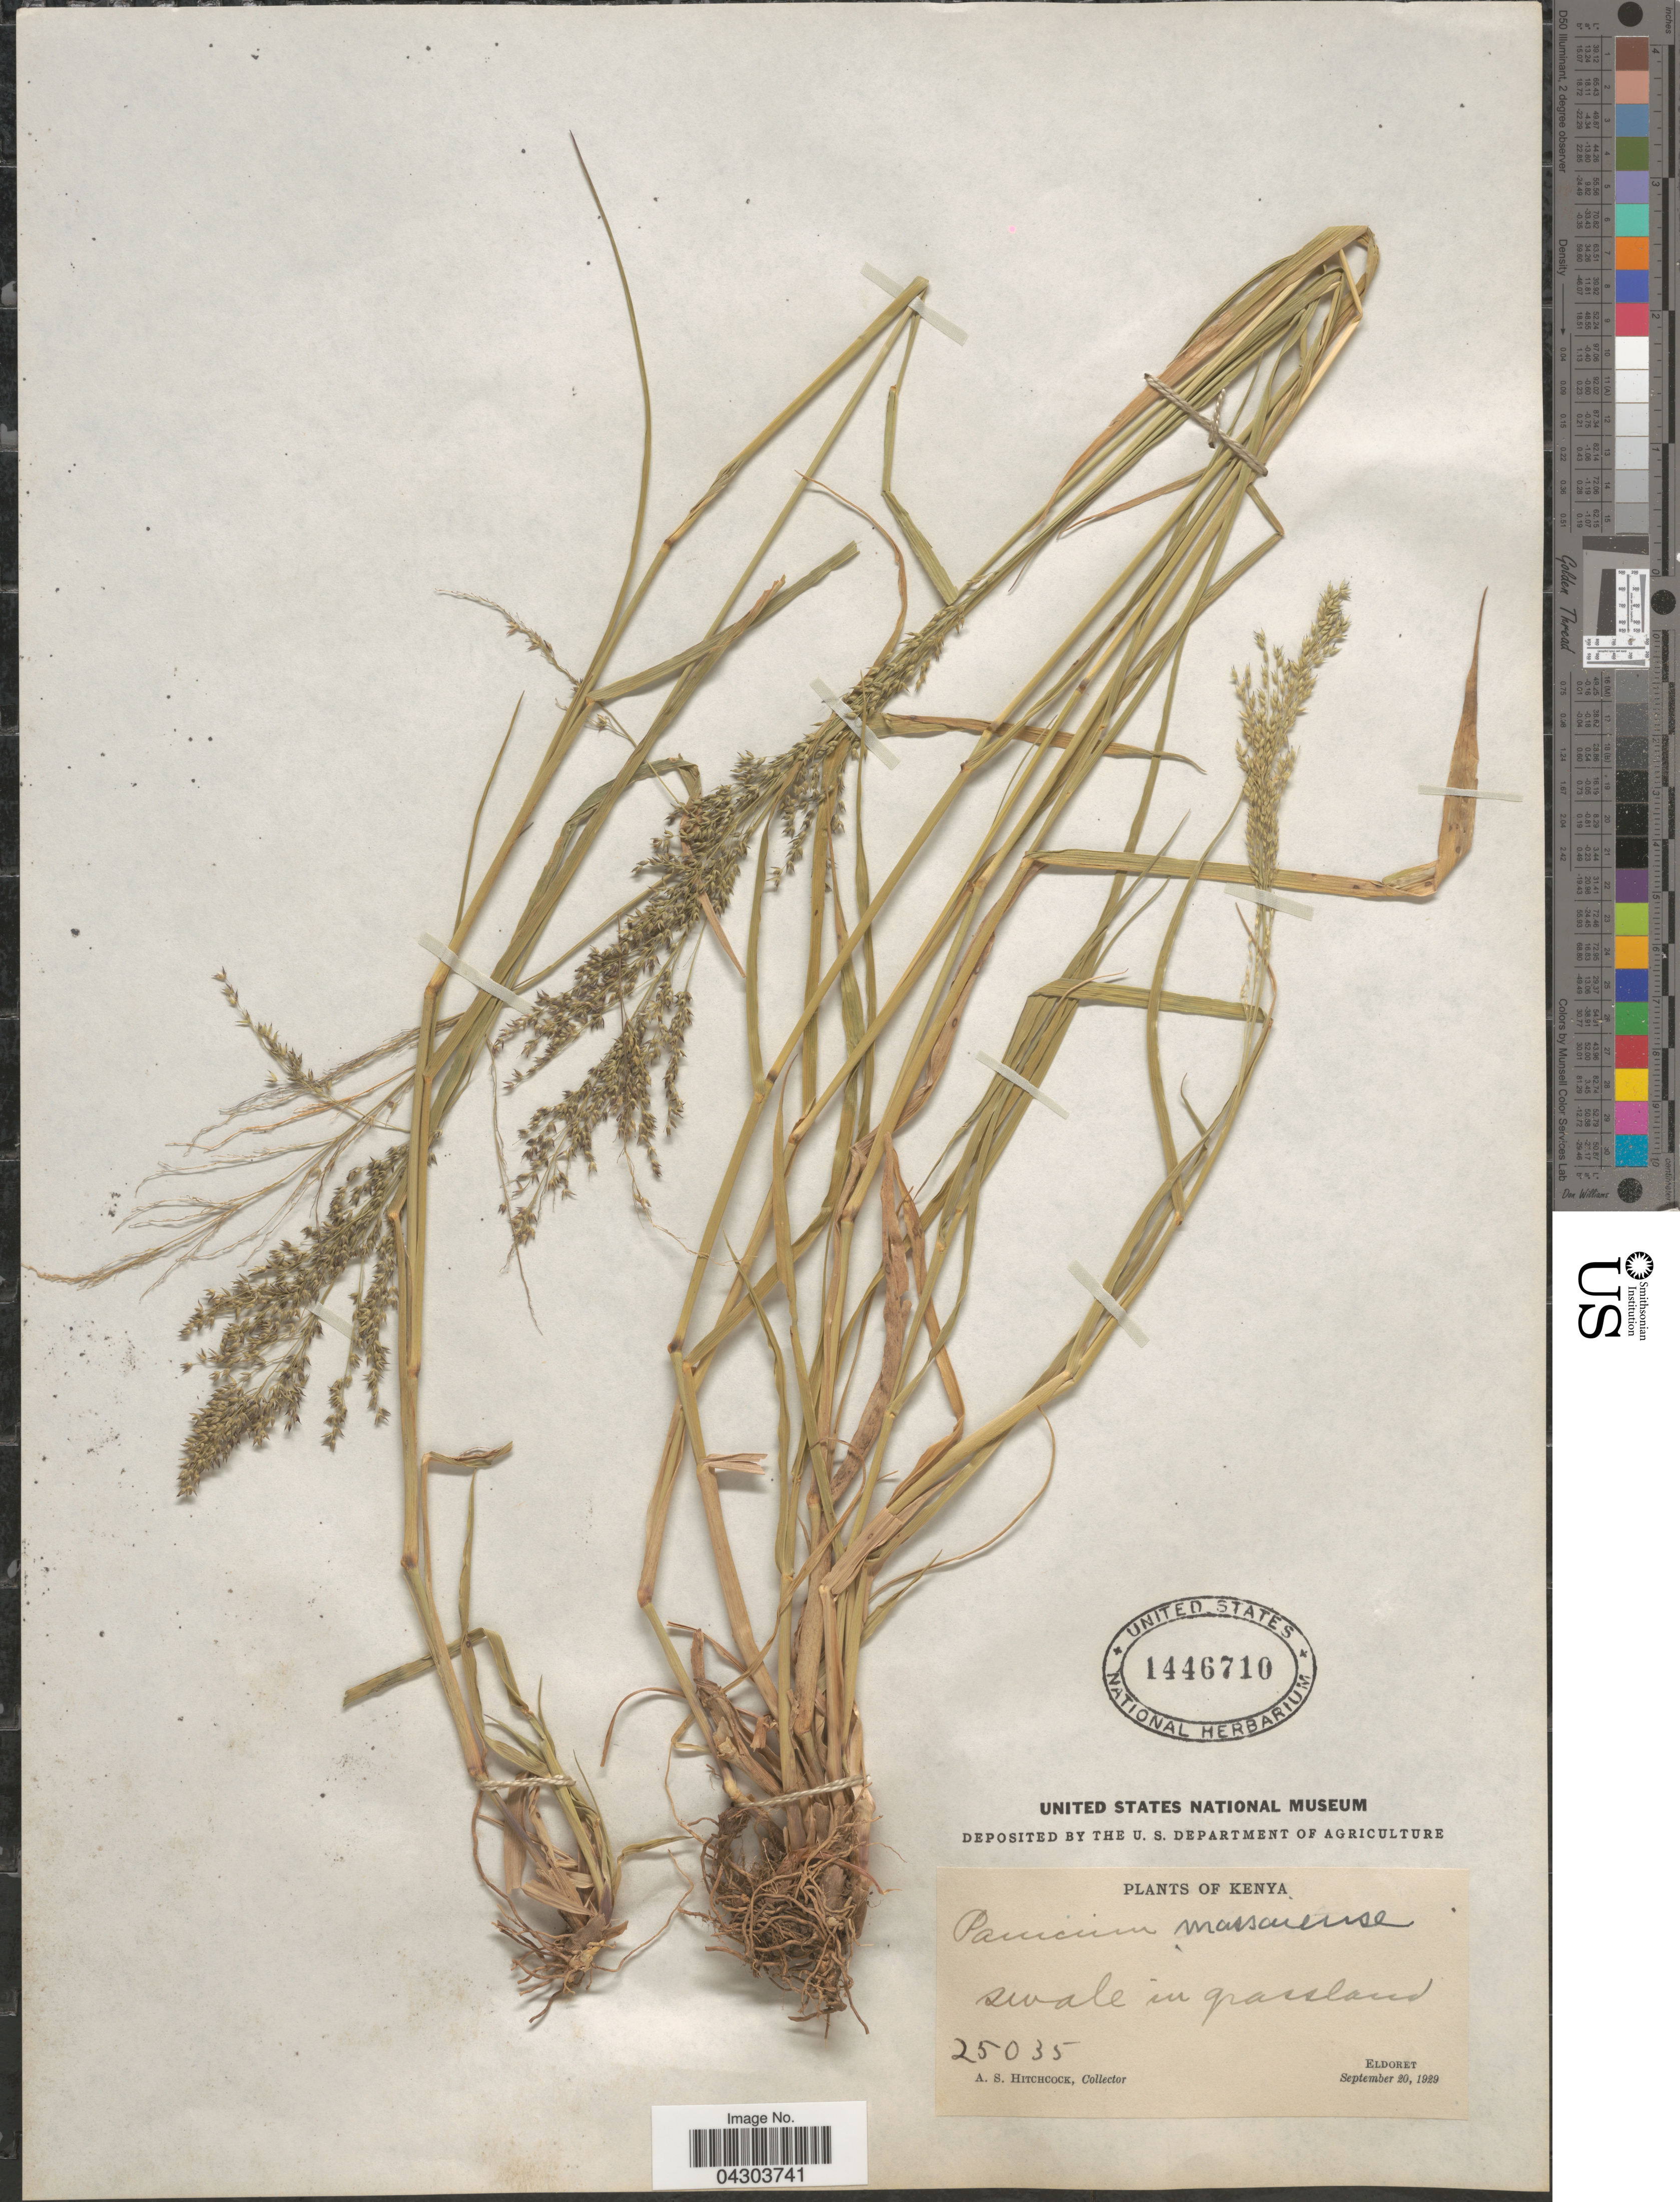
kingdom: Plantae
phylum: Tracheophyta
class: Liliopsida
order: Poales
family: Poaceae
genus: Panicum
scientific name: Panicum massaiense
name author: Mez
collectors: A. S. Hitchcock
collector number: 25035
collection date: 1929-09-20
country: Kenya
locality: Swale in grassland. Eldoret.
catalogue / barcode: US 1446710